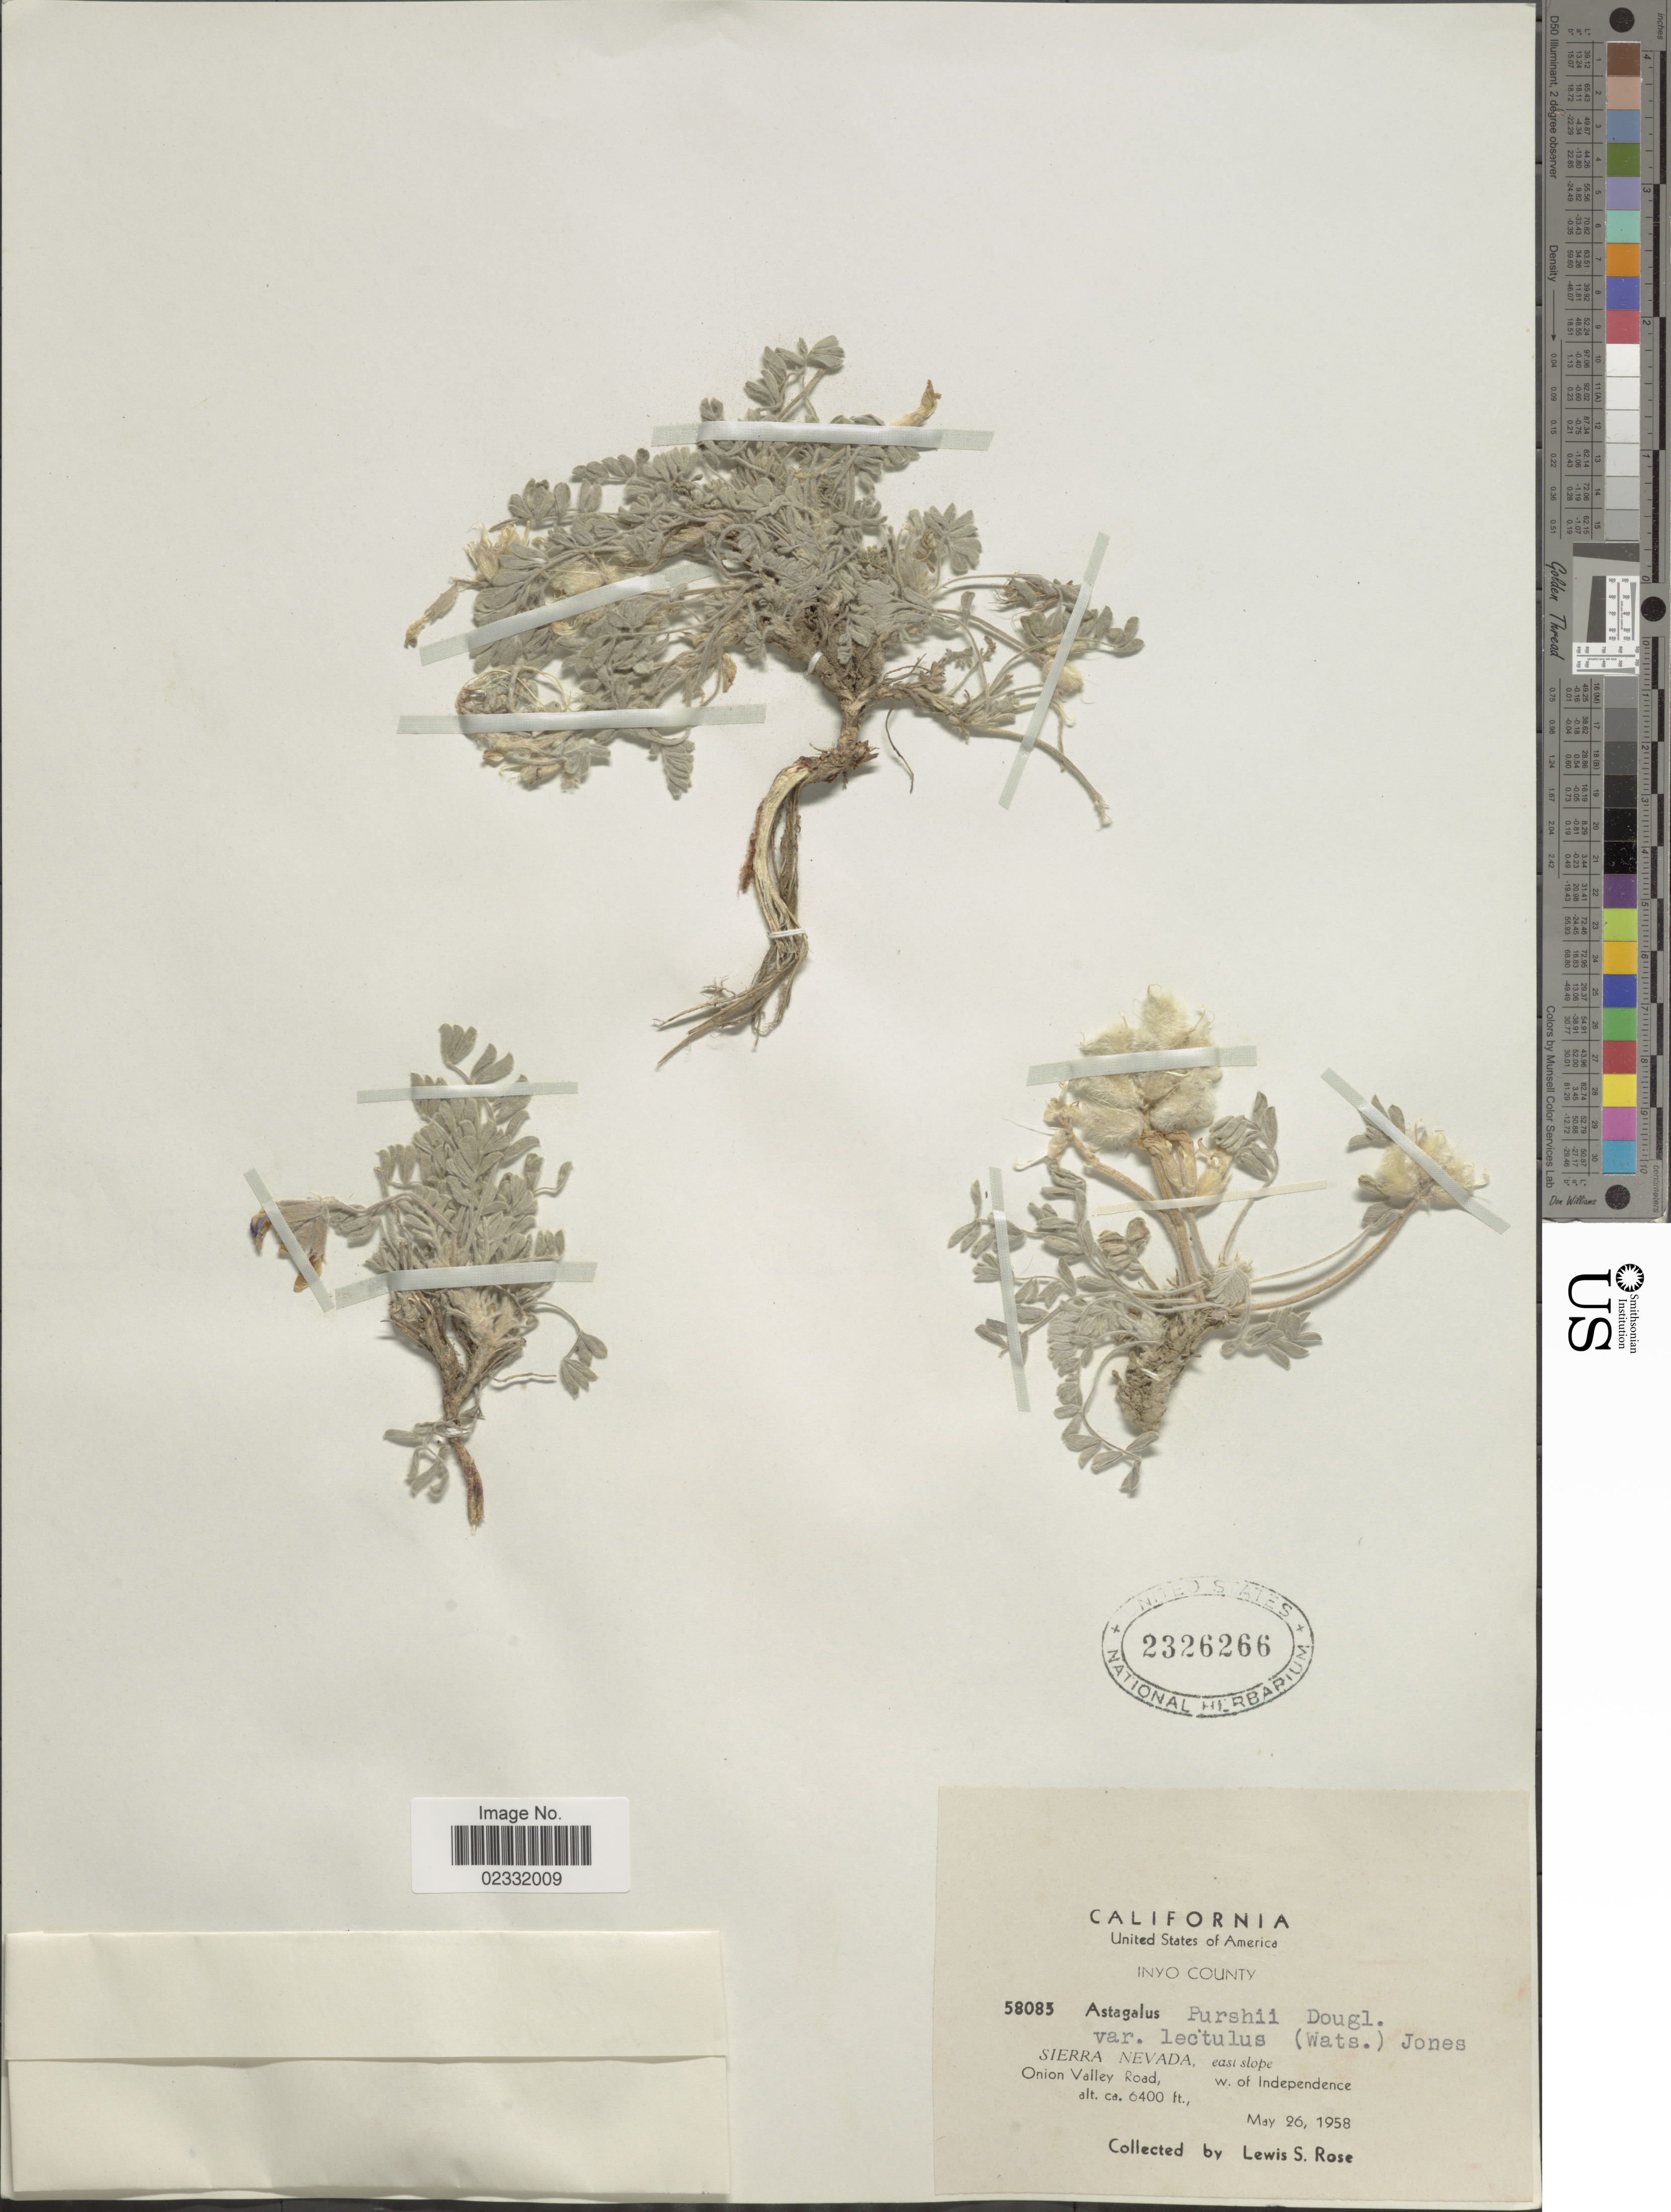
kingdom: Plantae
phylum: Tracheophyta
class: Magnoliopsida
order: Fabales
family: Fabaceae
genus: Astragalus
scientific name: Astragalus lectulus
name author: S. Watson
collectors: L. S. Rose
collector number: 58083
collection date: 1958-05-26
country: United States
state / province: California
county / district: Inyo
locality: Inyo County. Sierra Nevada, east slope. Onion Valley Road, W. of Independence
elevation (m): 1951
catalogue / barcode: US 2326266